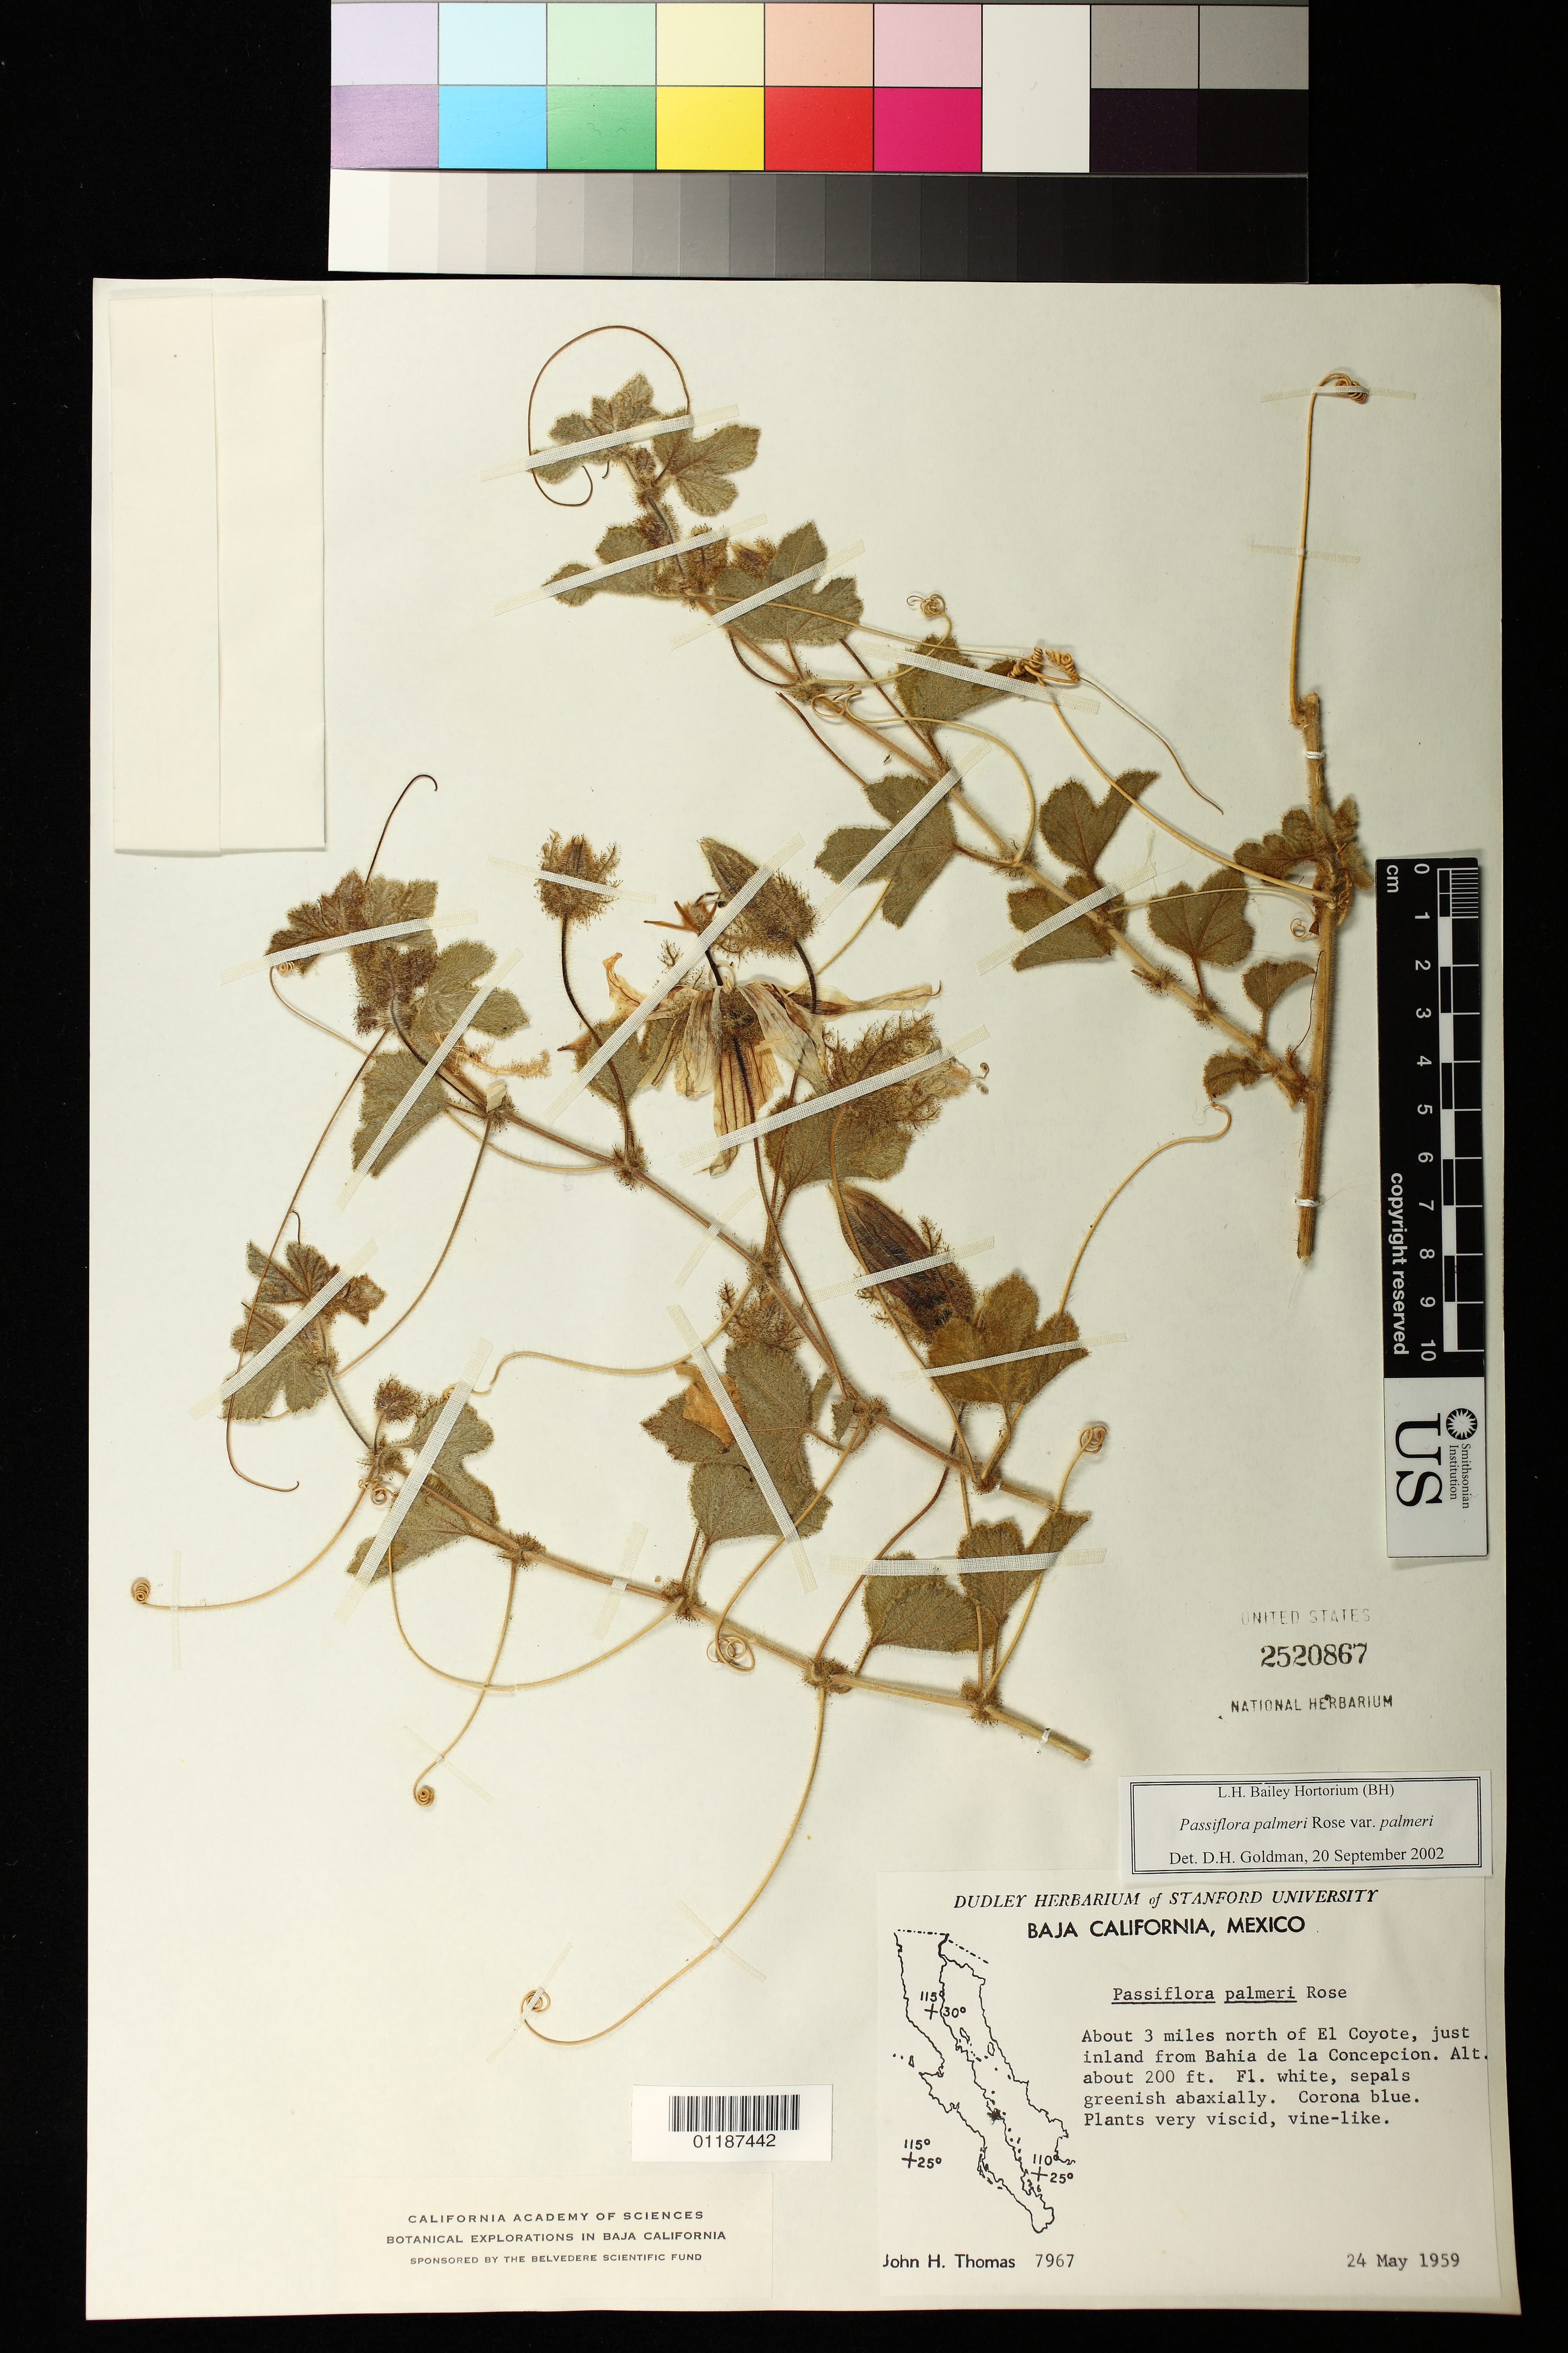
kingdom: Plantae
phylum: Tracheophyta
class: Magnoliopsida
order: Malpighiales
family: Passifloraceae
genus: Passiflora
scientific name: Passiflora palmeri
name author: Rose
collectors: J. H. Thomas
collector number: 7967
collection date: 1959-05-24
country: Mexico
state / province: Baja California Sur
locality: About 3 miles North of El Coyote, just inland from Bahia de la Concepcion.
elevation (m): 61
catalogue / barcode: US 2520867